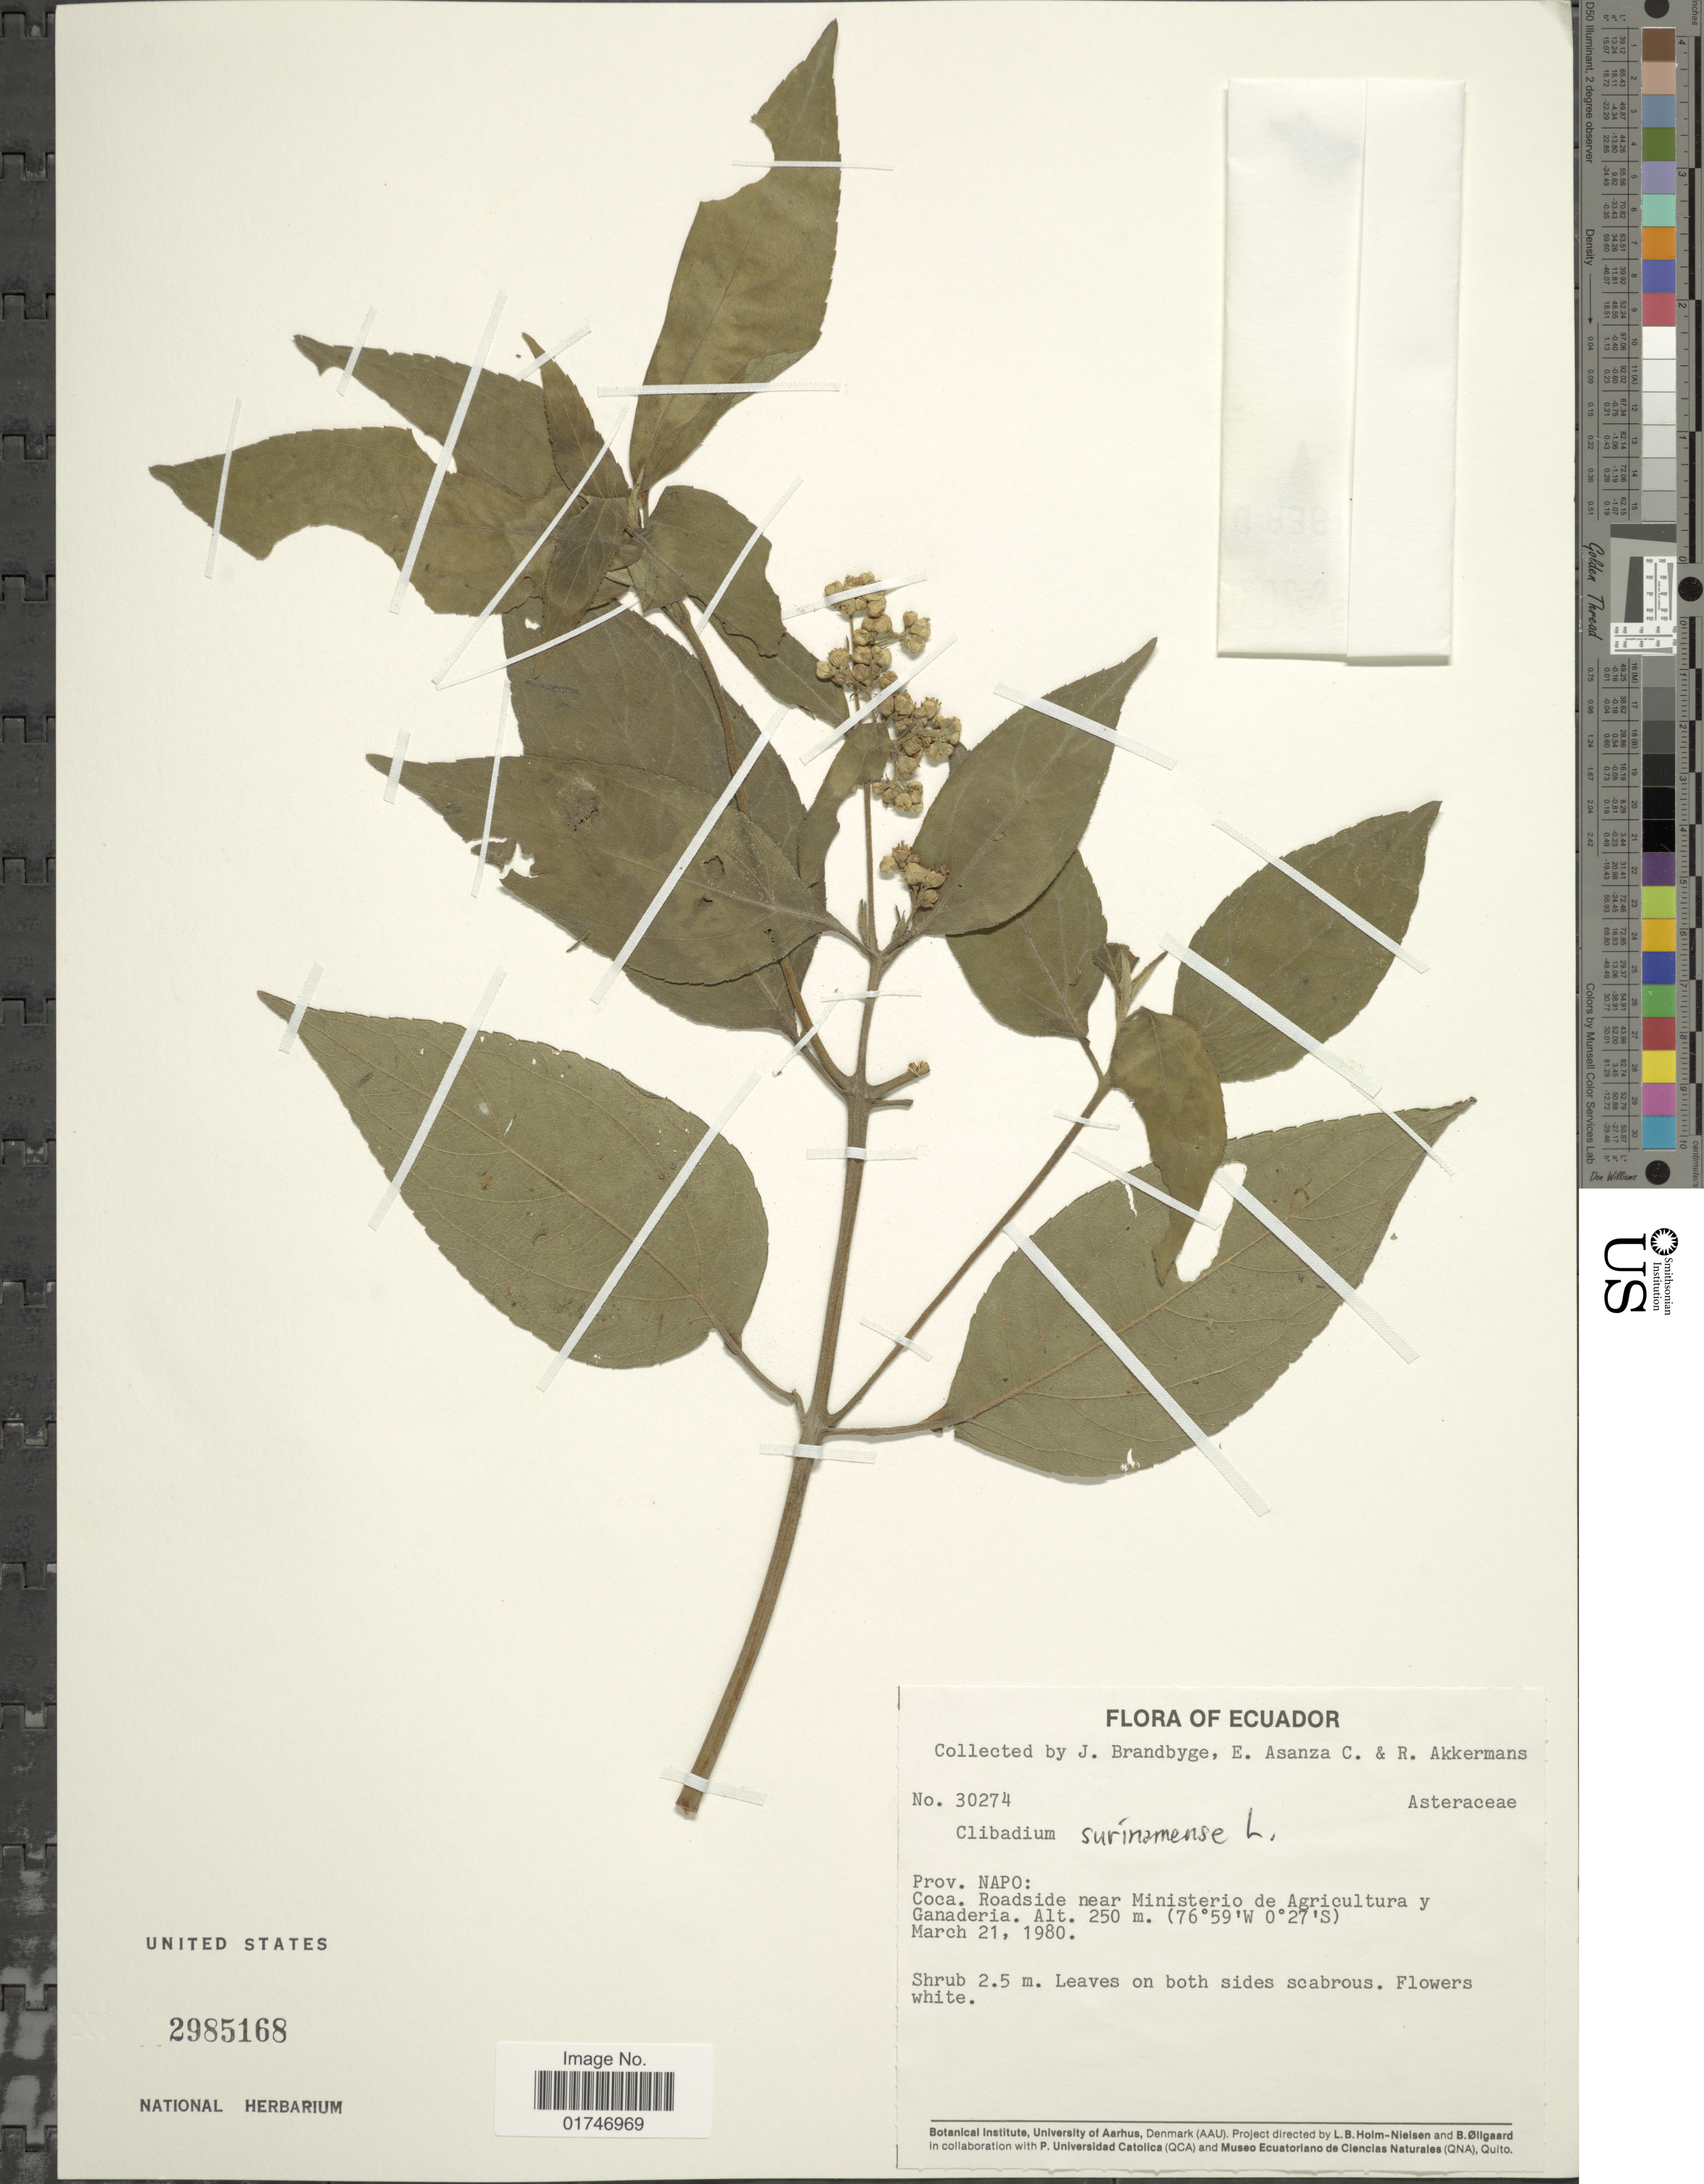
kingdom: Plantae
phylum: Tracheophyta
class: Magnoliopsida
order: Asterales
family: Asteraceae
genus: Clibadium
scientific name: Clibadium surinamense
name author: L.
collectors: J. Brandbyge, E. Asanza C. & R. W. A. P. Akkermans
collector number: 30274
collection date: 1980-03-21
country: Ecuador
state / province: Napo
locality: Prov. Napo: Coca. Roadside near Ministerio de Agricultura y Canaderia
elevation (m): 250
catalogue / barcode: US 2985168